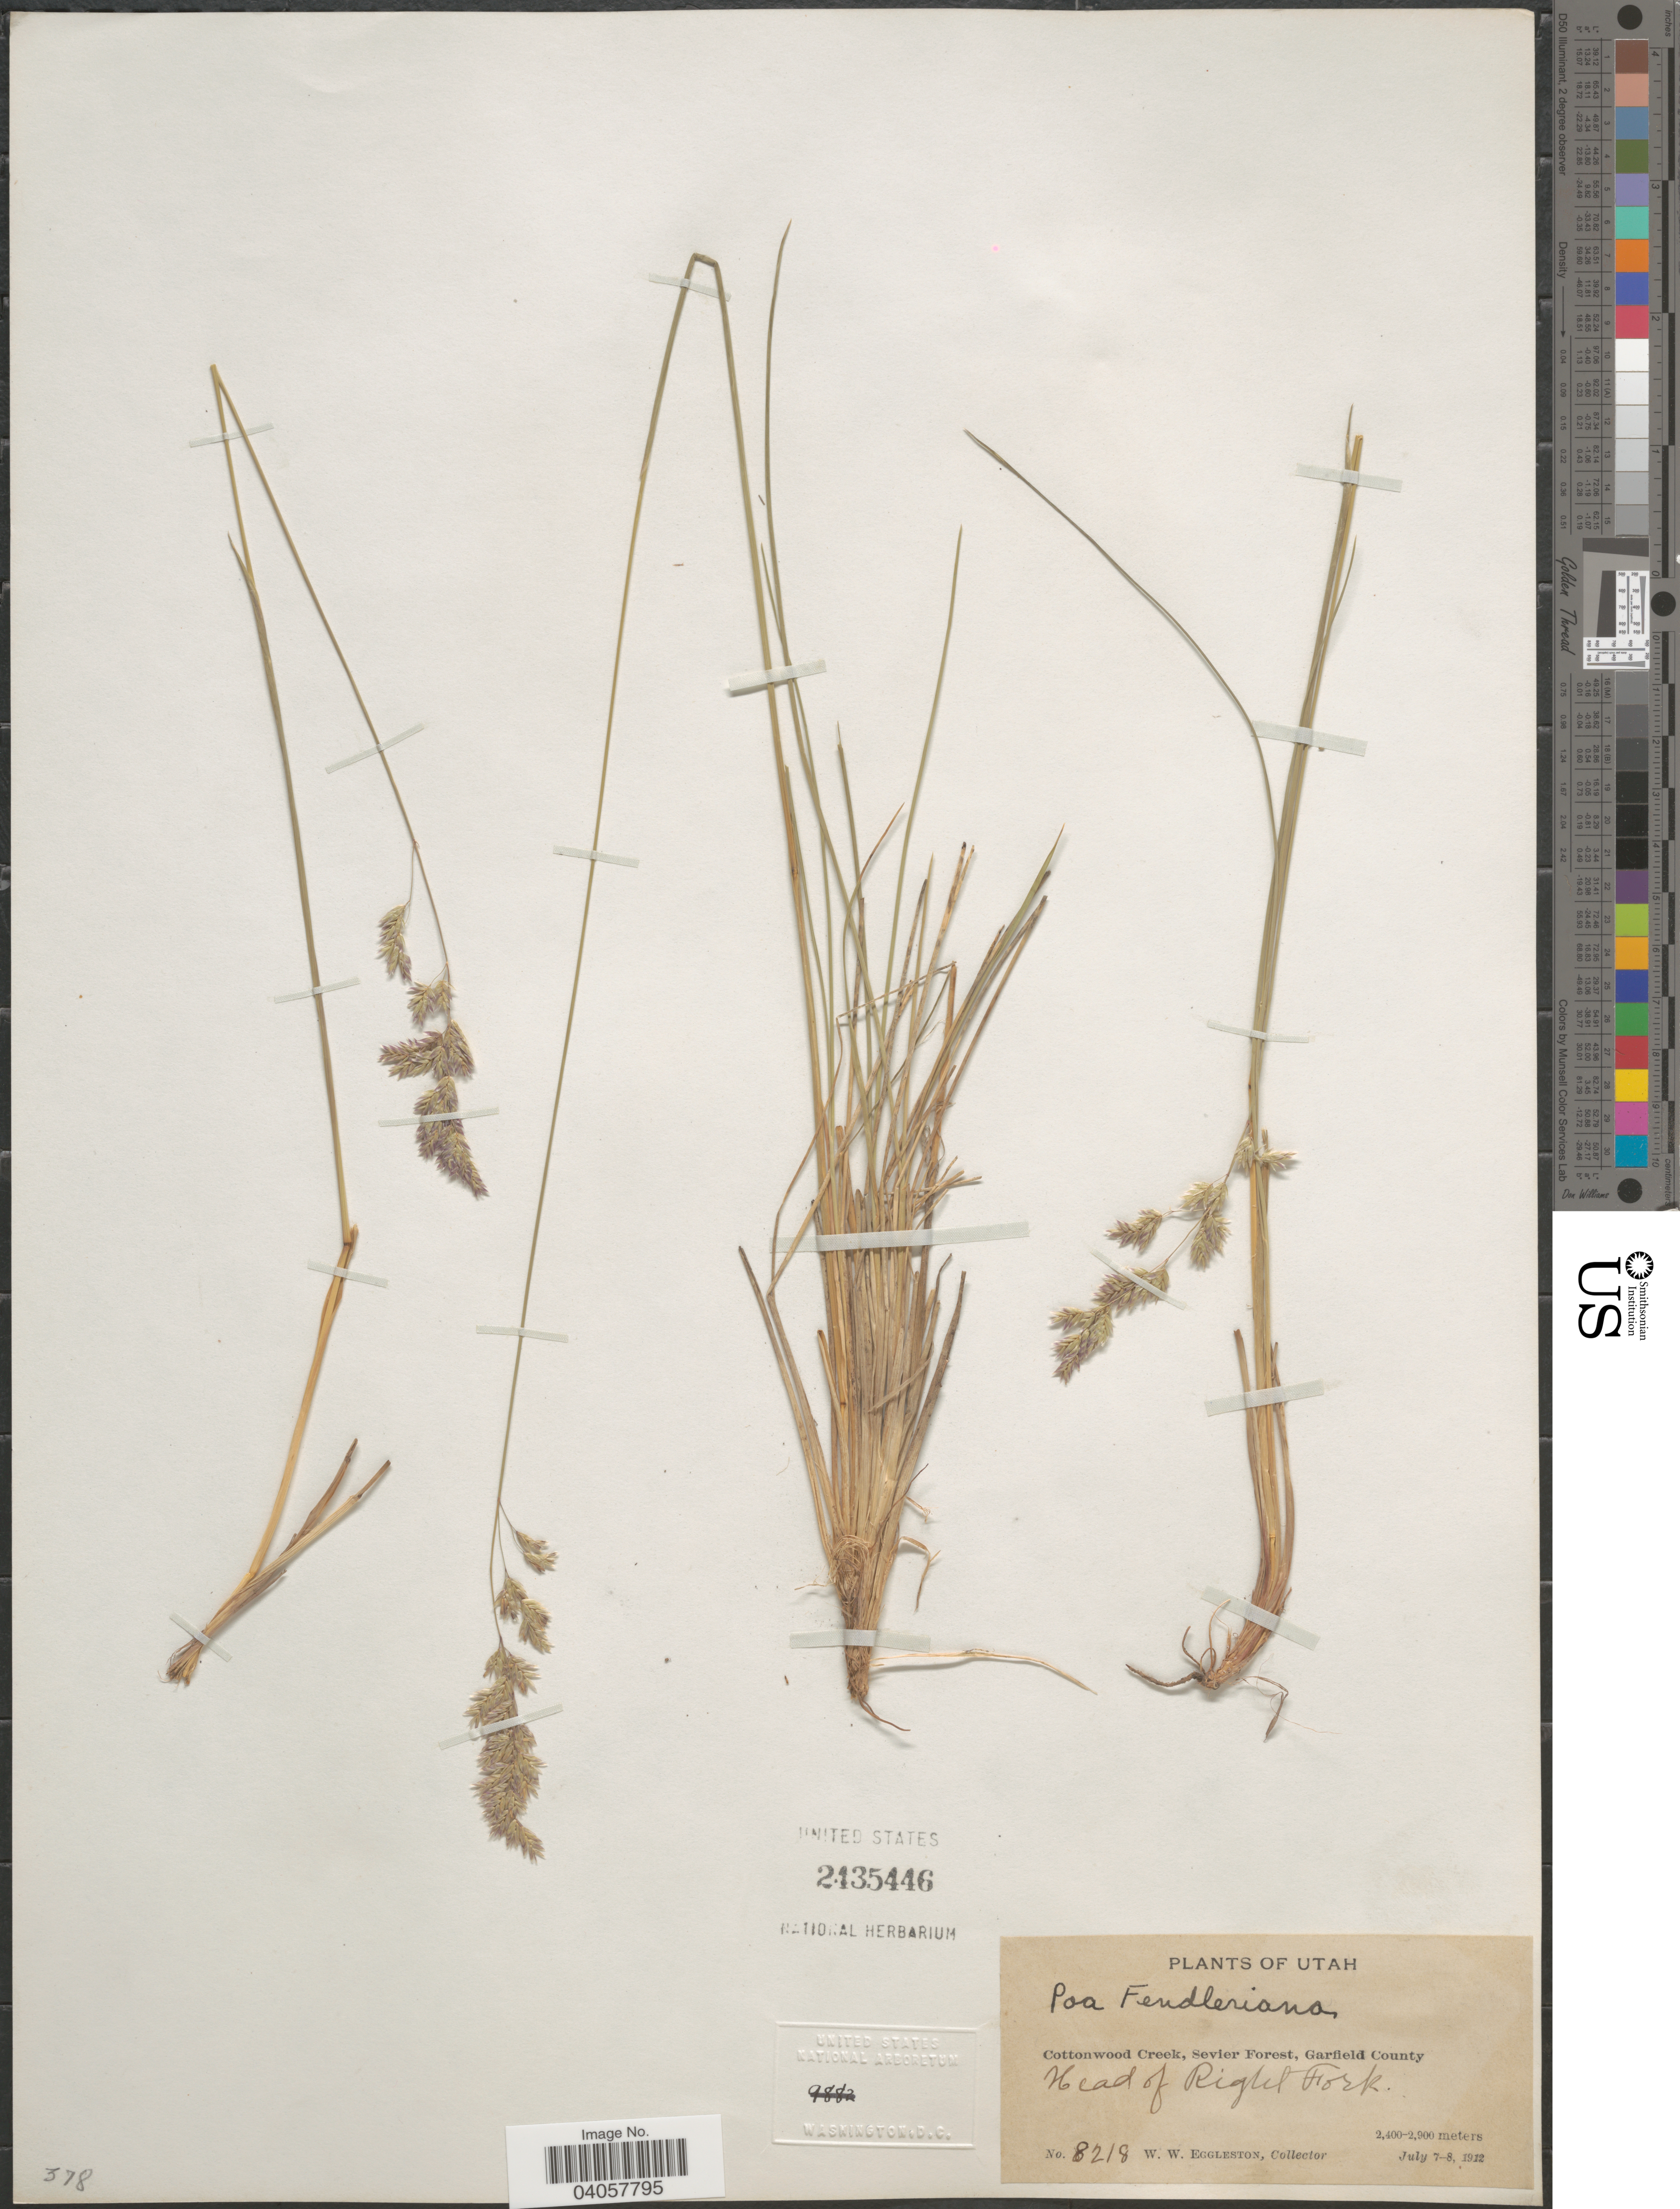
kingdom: Plantae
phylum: Tracheophyta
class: Liliopsida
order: Poales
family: Poaceae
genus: Poa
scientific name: Poa fendleriana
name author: (Steud.) Vasey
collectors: W. W. Eggleston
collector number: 8218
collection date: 1912-07-07/1912-07-08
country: United States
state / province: Utah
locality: Cottonwood Creek, Sevier Forest, Garfield County. Head of Right Fork.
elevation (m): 2400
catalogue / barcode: US 2435446